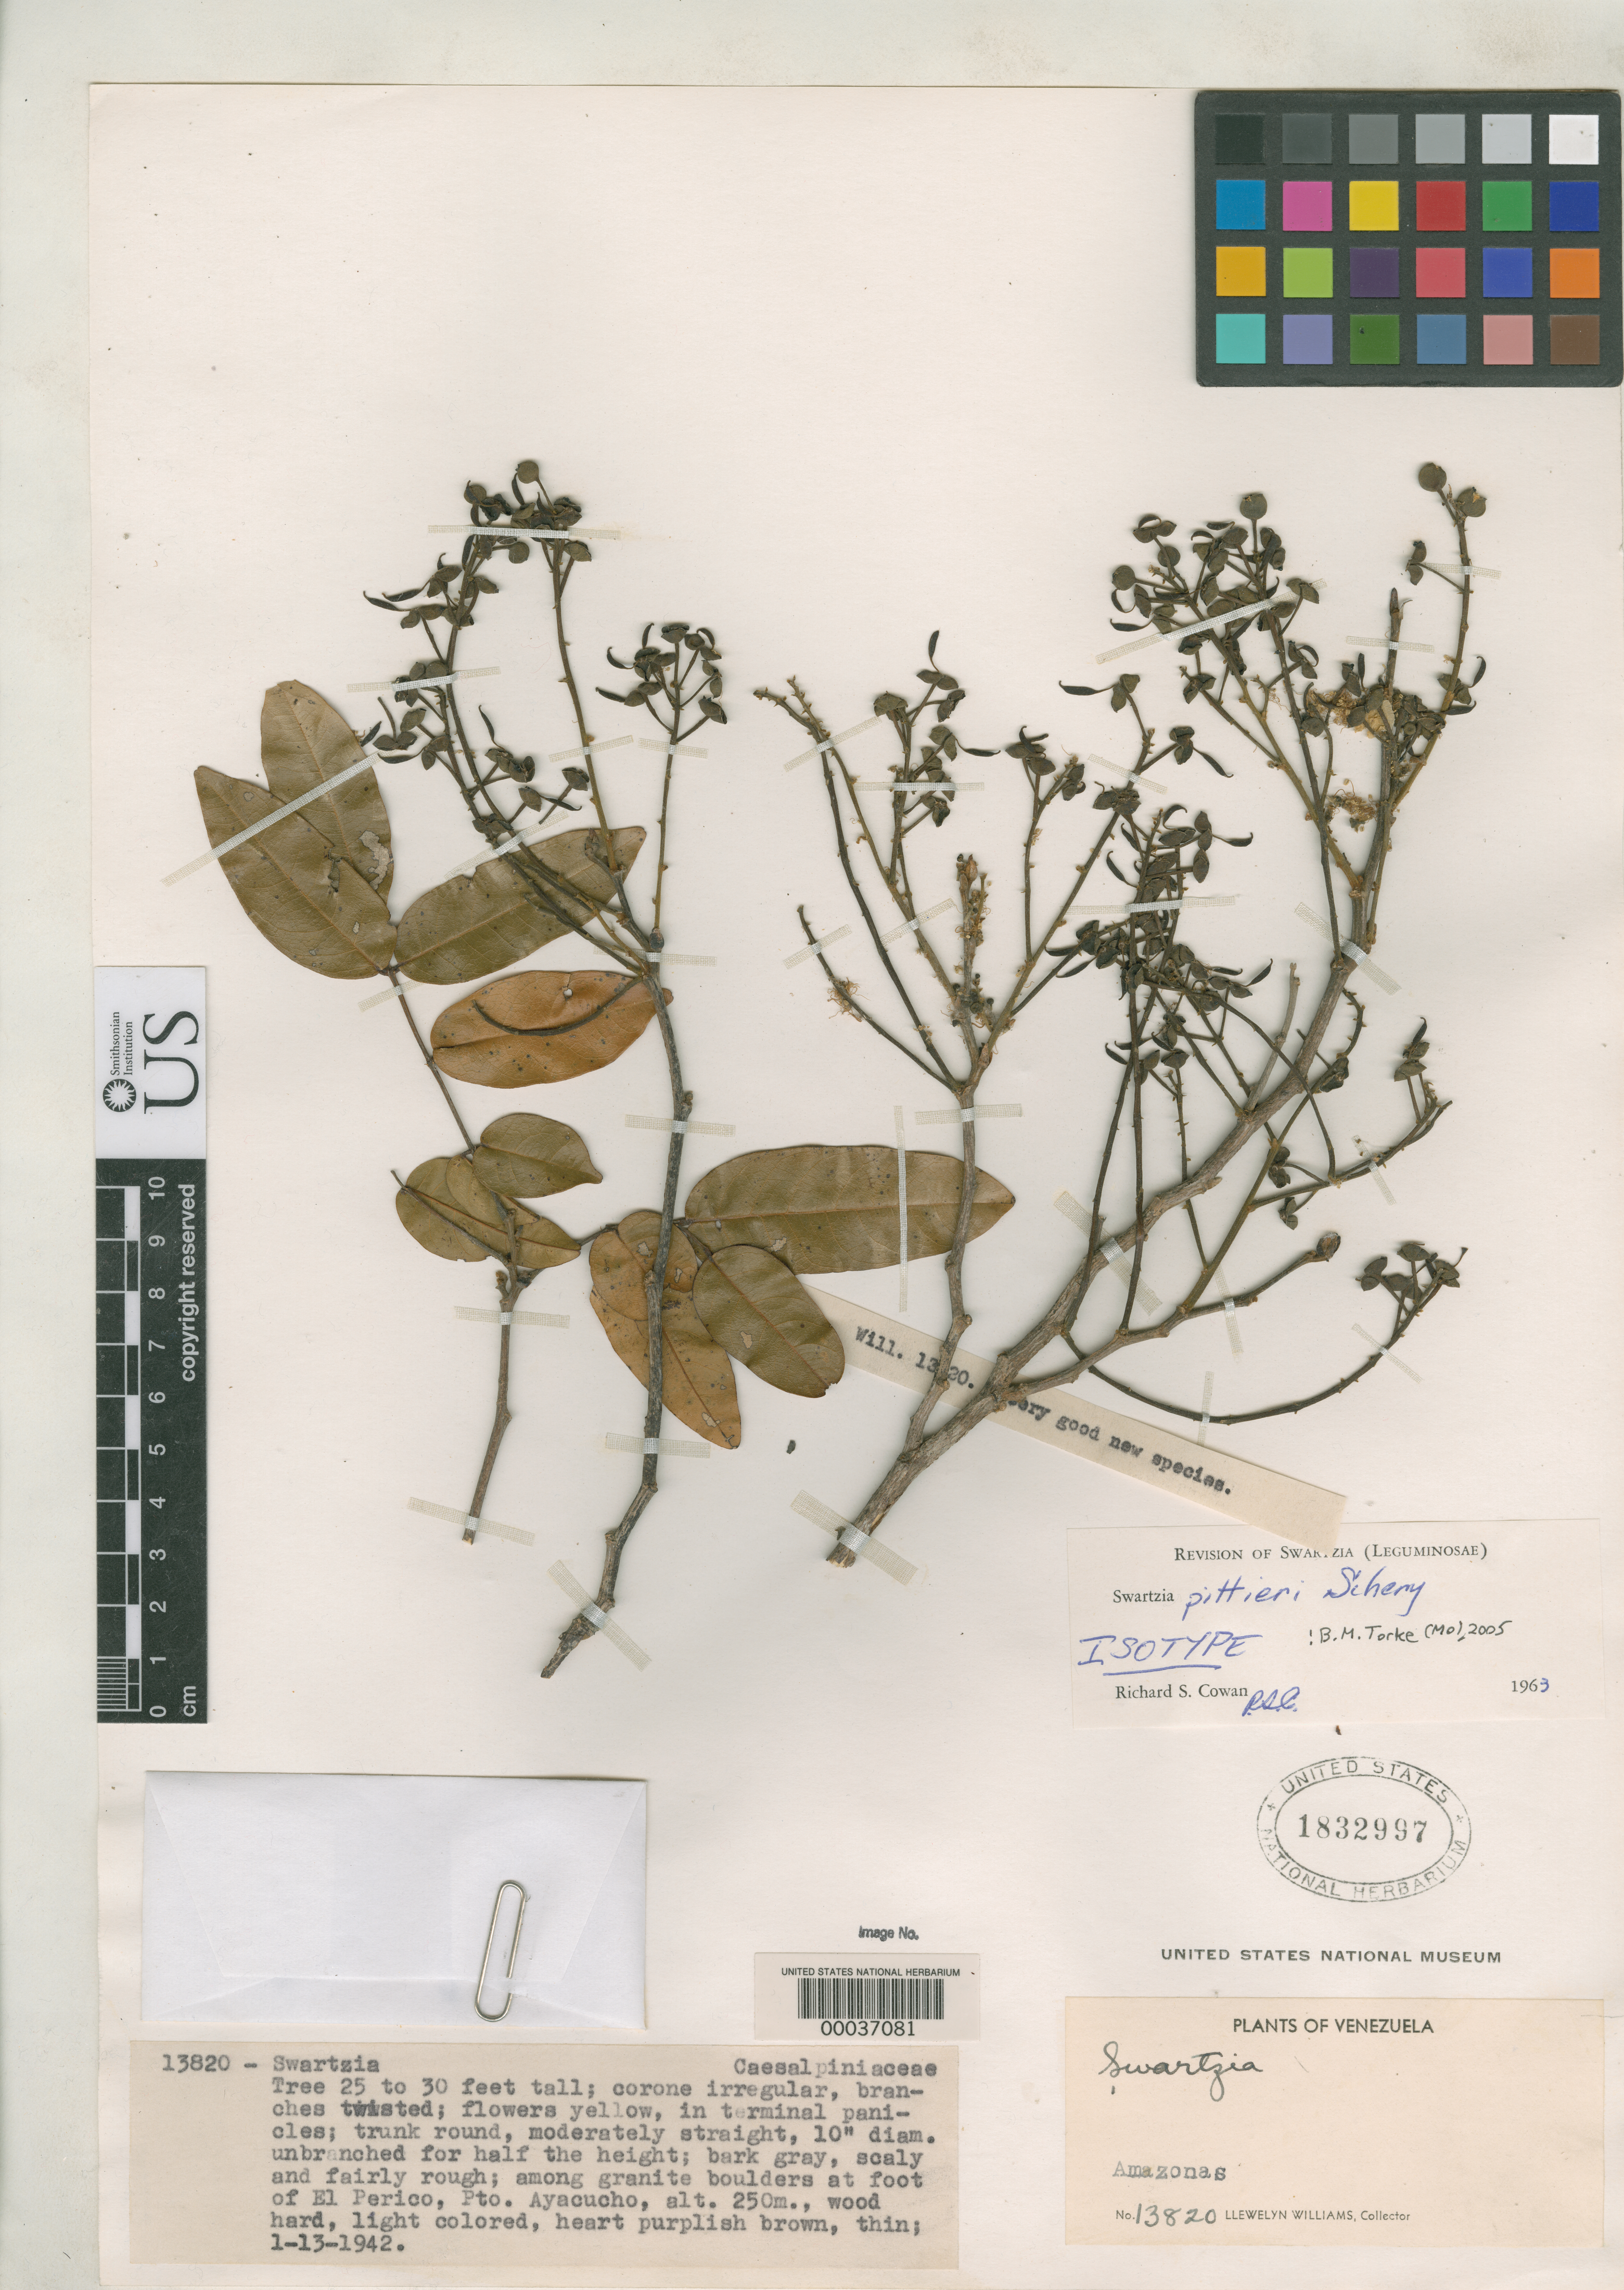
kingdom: Plantae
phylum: Tracheophyta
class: Magnoliopsida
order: Fabales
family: Fabaceae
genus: Swartzia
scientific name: Swartzia pittieri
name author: Schery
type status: Isotype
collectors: Ll. Williams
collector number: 13820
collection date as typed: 13 Jan 1942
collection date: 1942-01-13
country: Venezuela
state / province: Amazonas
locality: Puerto Ayacucho, foot of El Perico.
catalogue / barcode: US 1832997